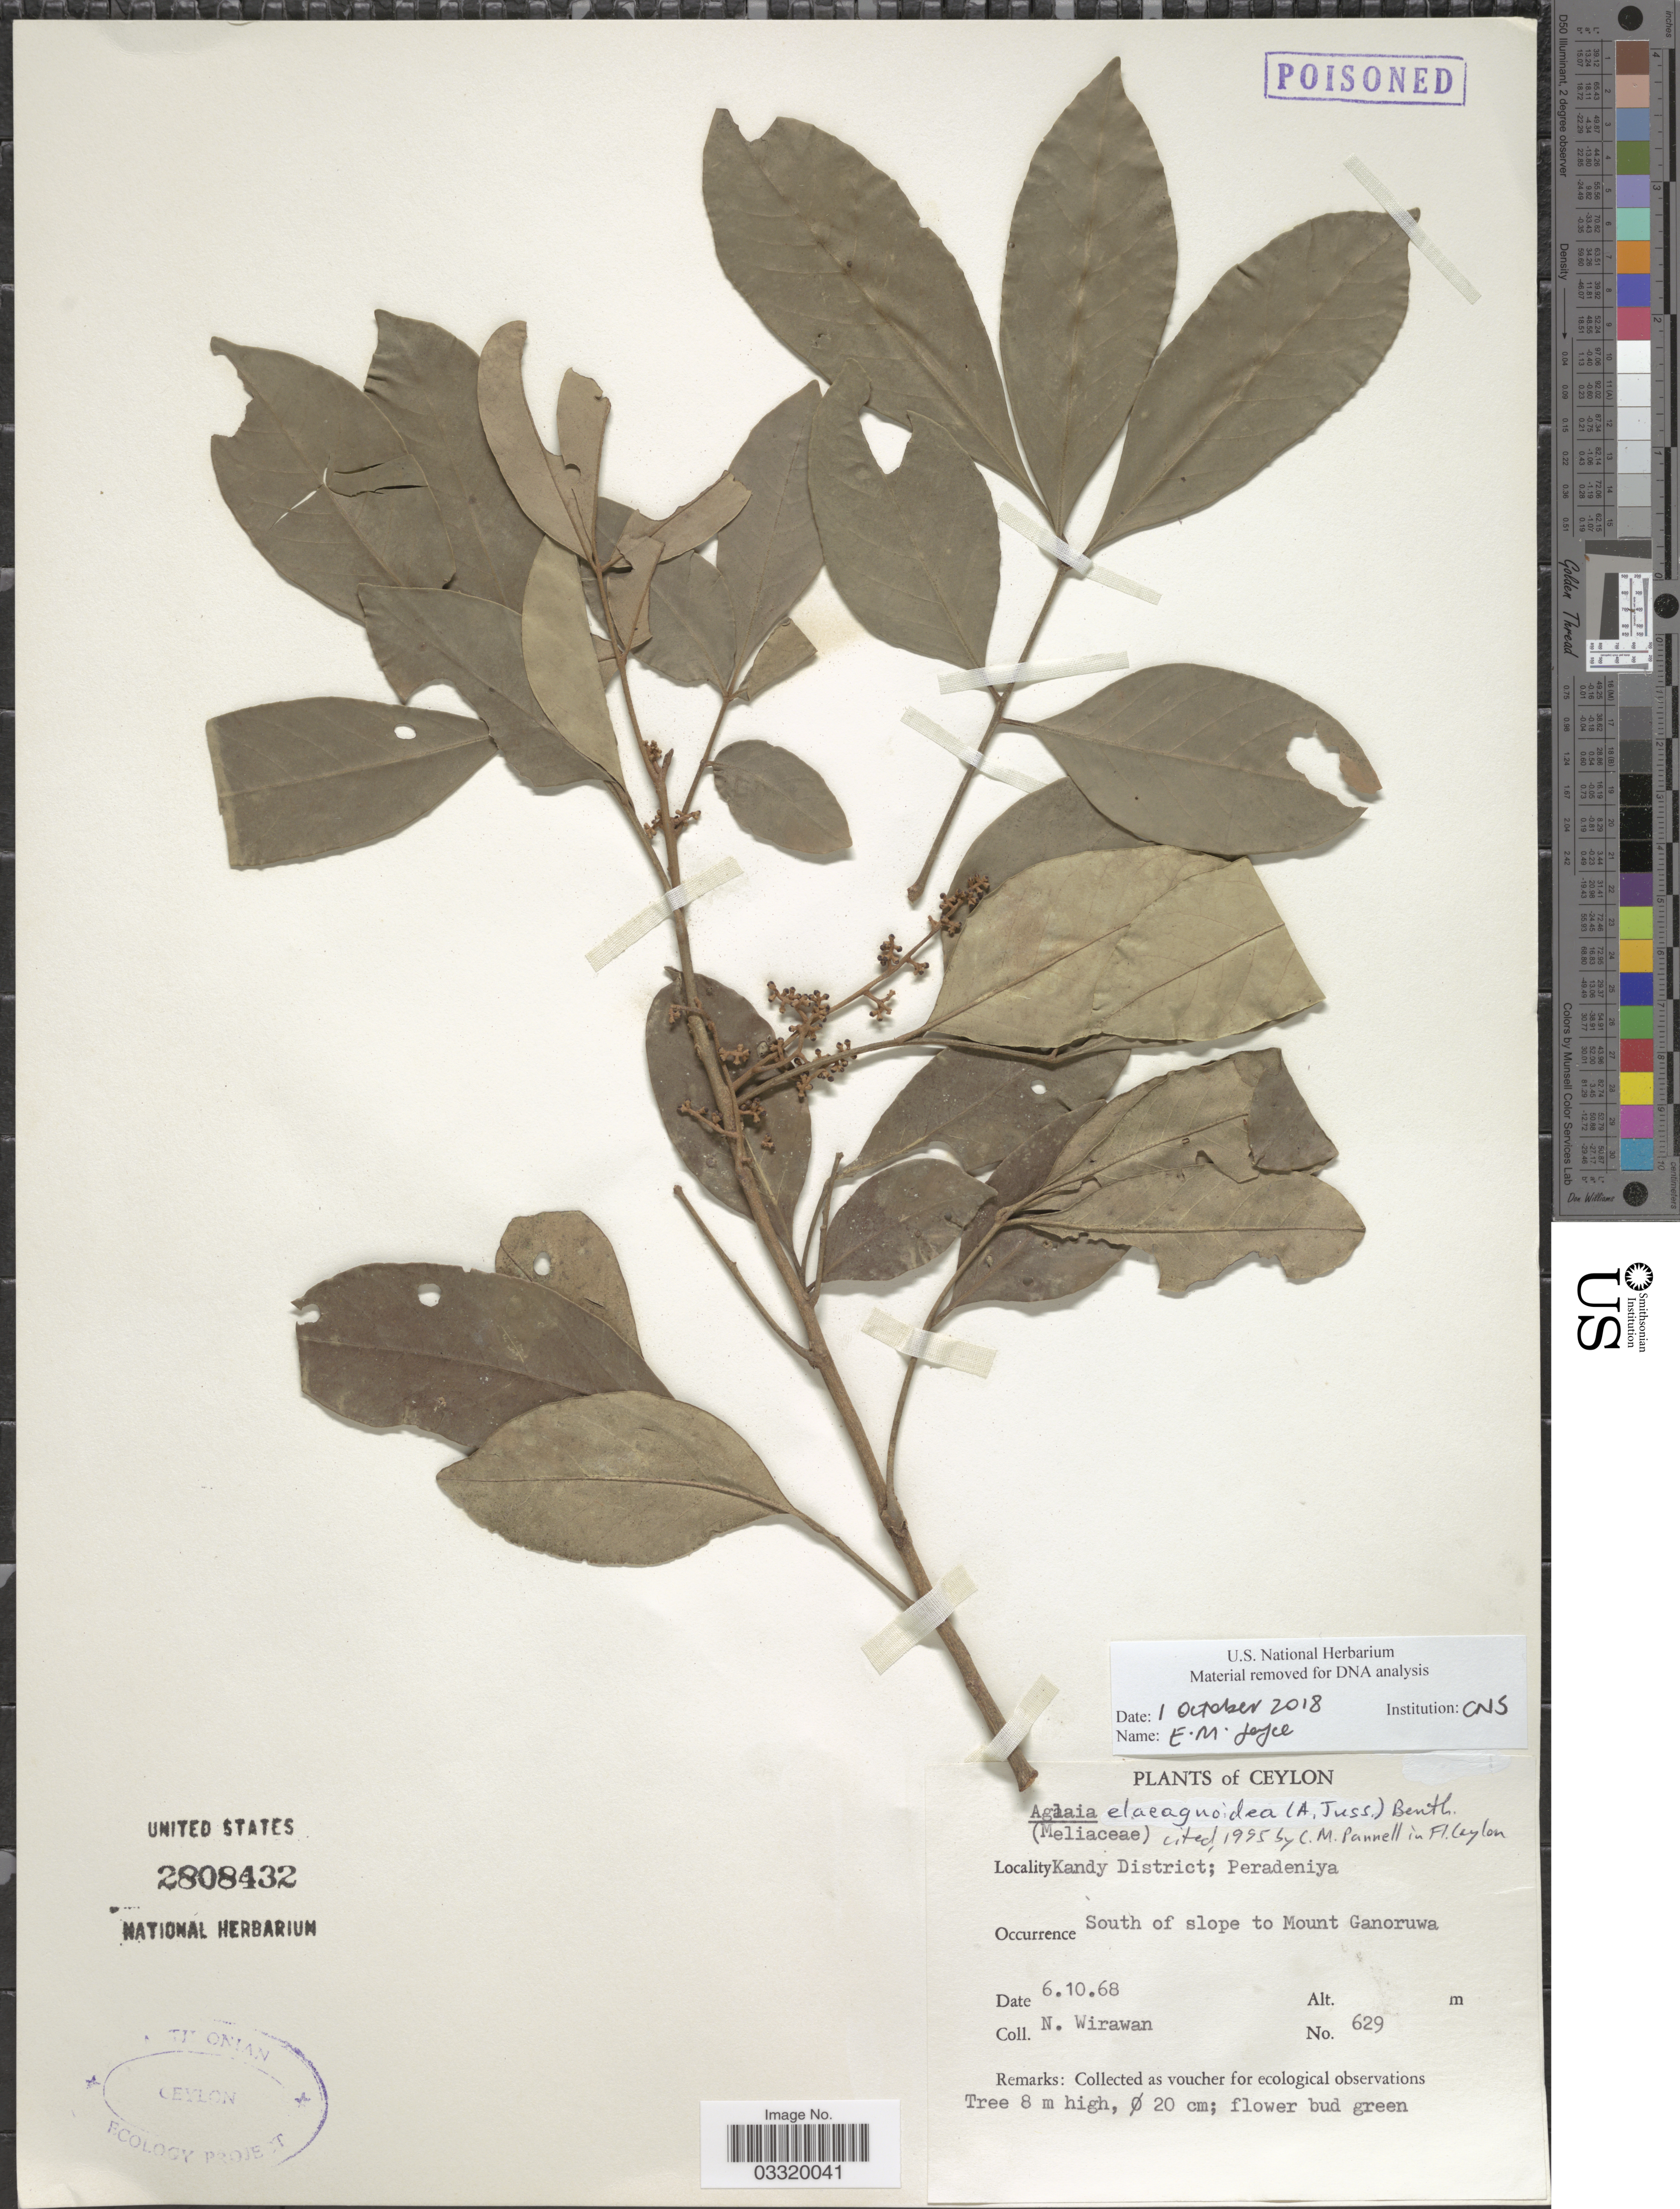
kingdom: Plantae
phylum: Tracheophyta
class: Magnoliopsida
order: Sapindales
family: Meliaceae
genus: Aglaia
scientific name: Aglaia elaeagnoidea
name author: (A. Juss.) Benth.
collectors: N. Wirawan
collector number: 629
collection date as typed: Transcribed d/m/y: 6/10/68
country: Sri Lanka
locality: Ceylon. Kandy District; Peradeniya. South of slope to Mount Ganoruwa.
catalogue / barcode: US 2808432